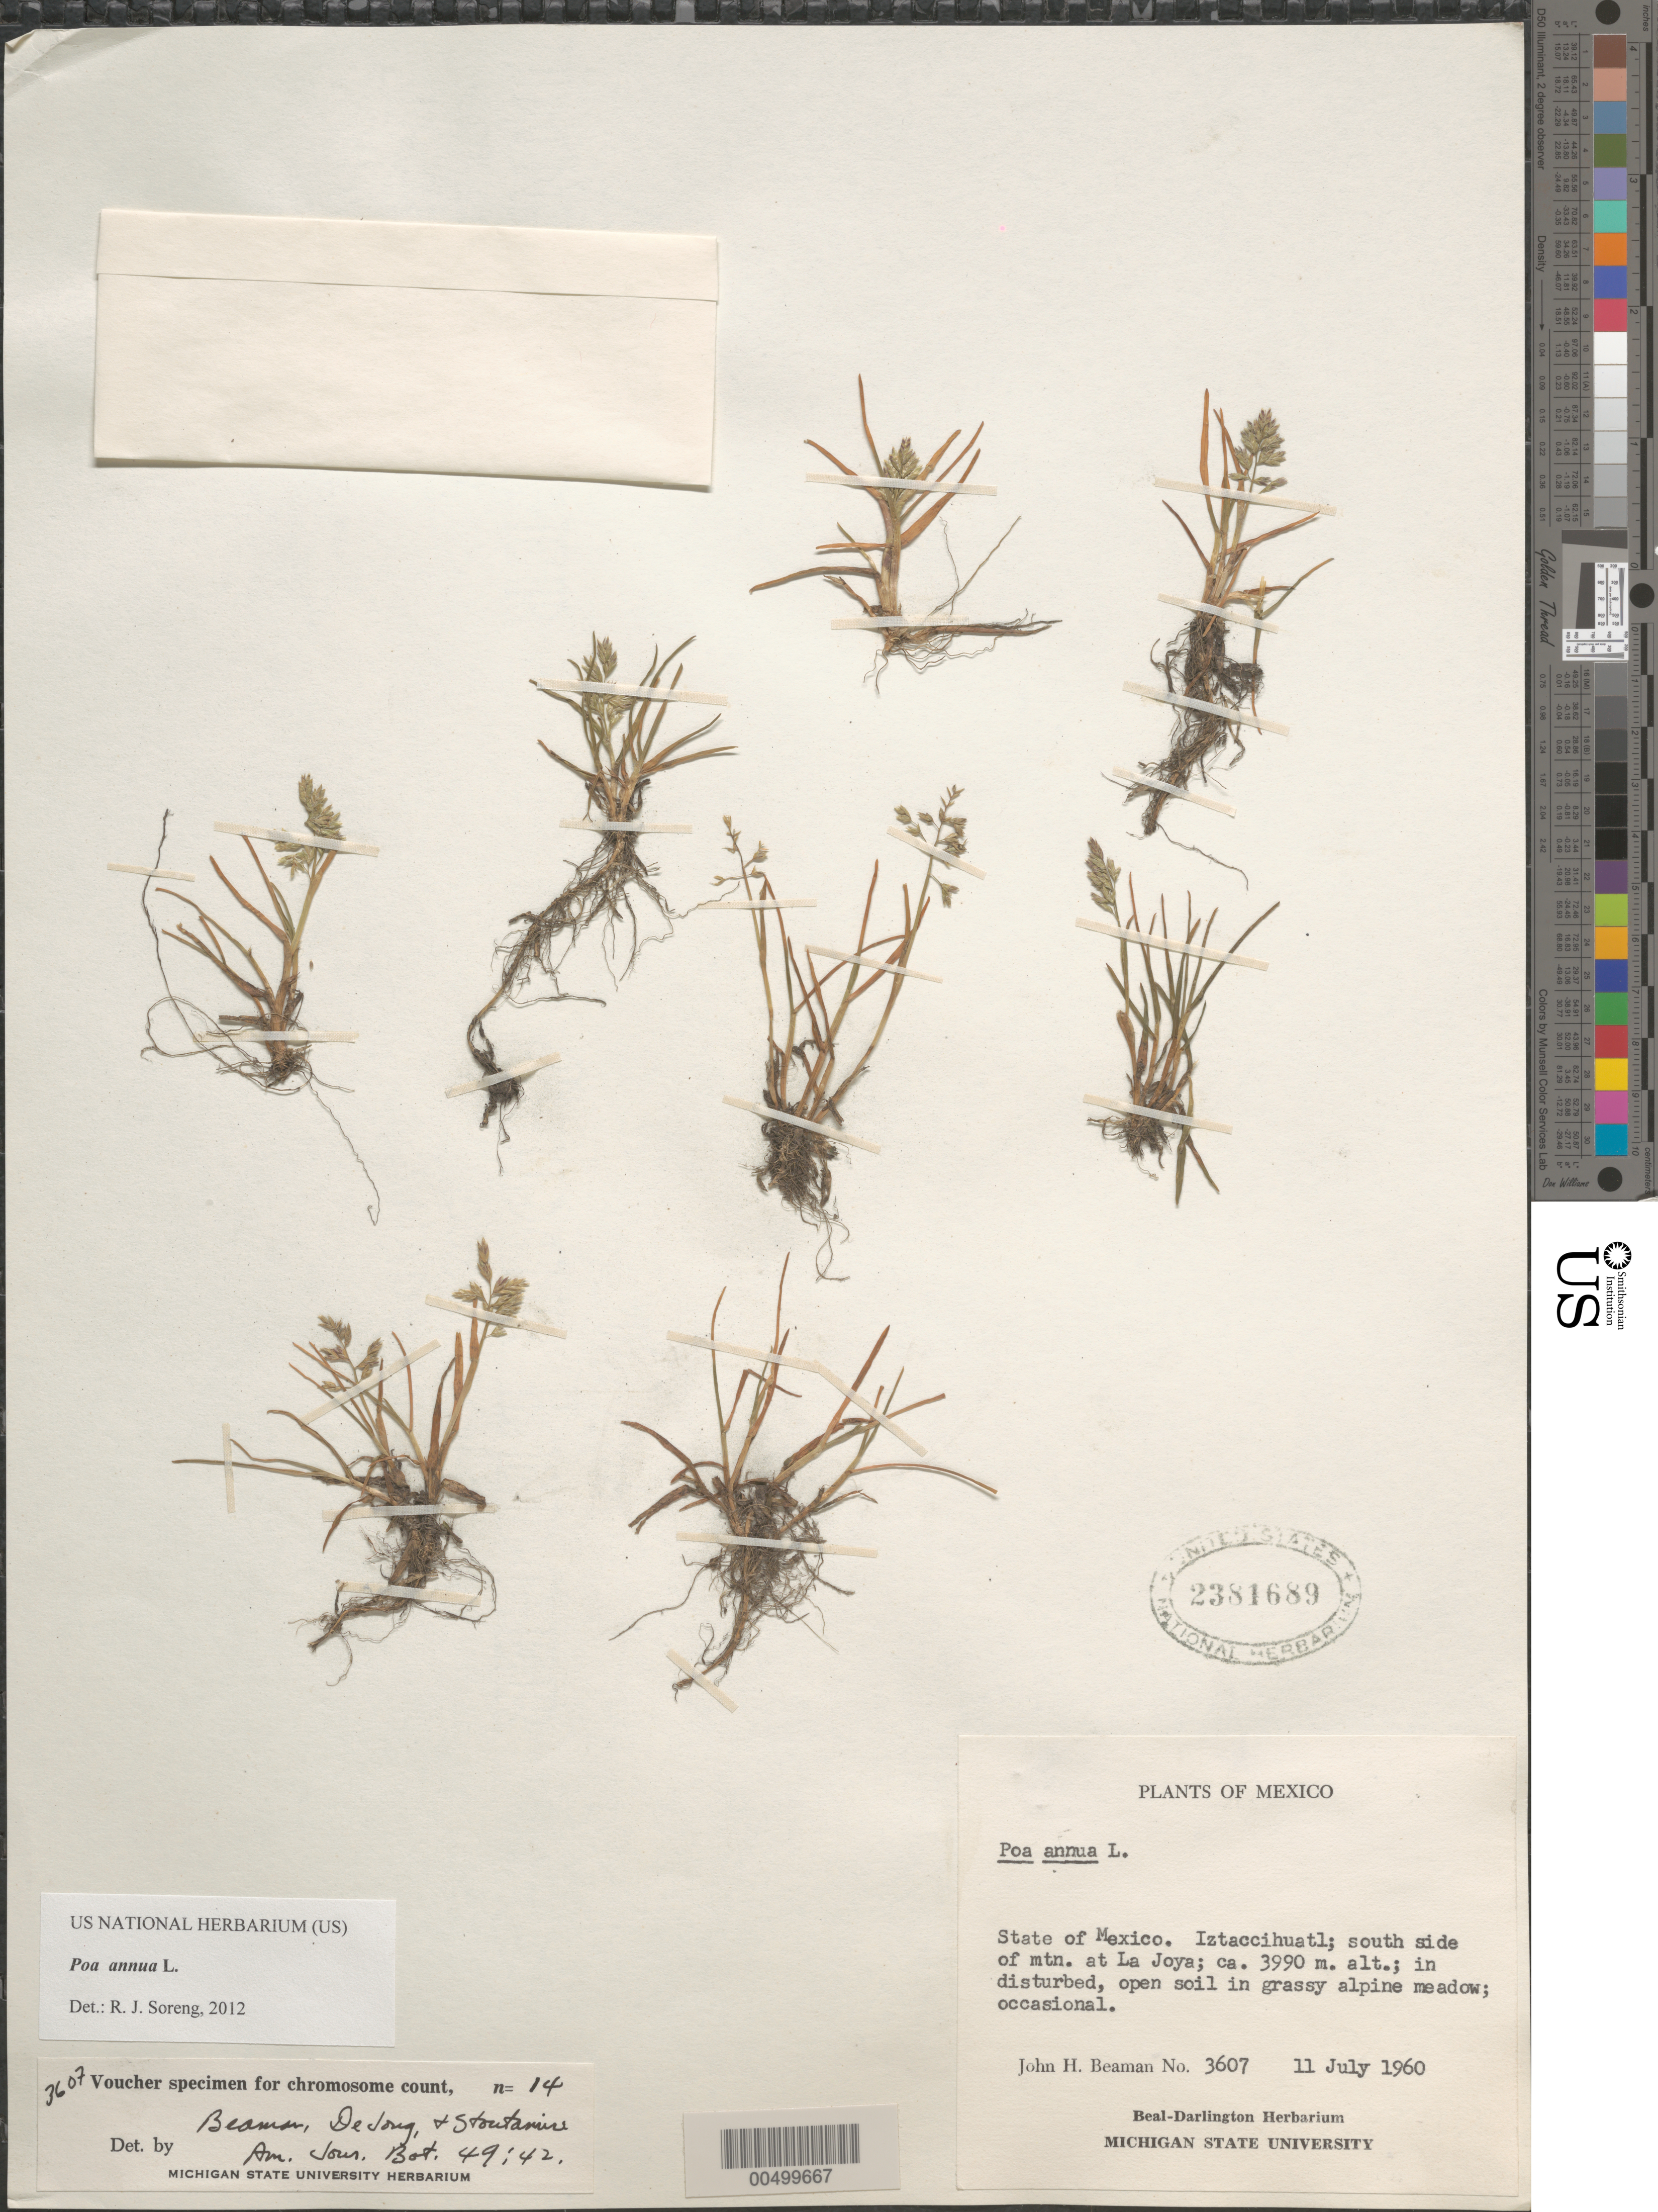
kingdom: Plantae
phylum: Tracheophyta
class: Liliopsida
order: Poales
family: Poaceae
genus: Poa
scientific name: Poa annua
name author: L.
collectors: J. H. Beaman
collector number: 3607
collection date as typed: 11 Jul 1960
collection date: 1960-07-11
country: Mexico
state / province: México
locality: Iztaccihuatl, S side of mtn at La Joya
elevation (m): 3990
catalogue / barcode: US 2381689